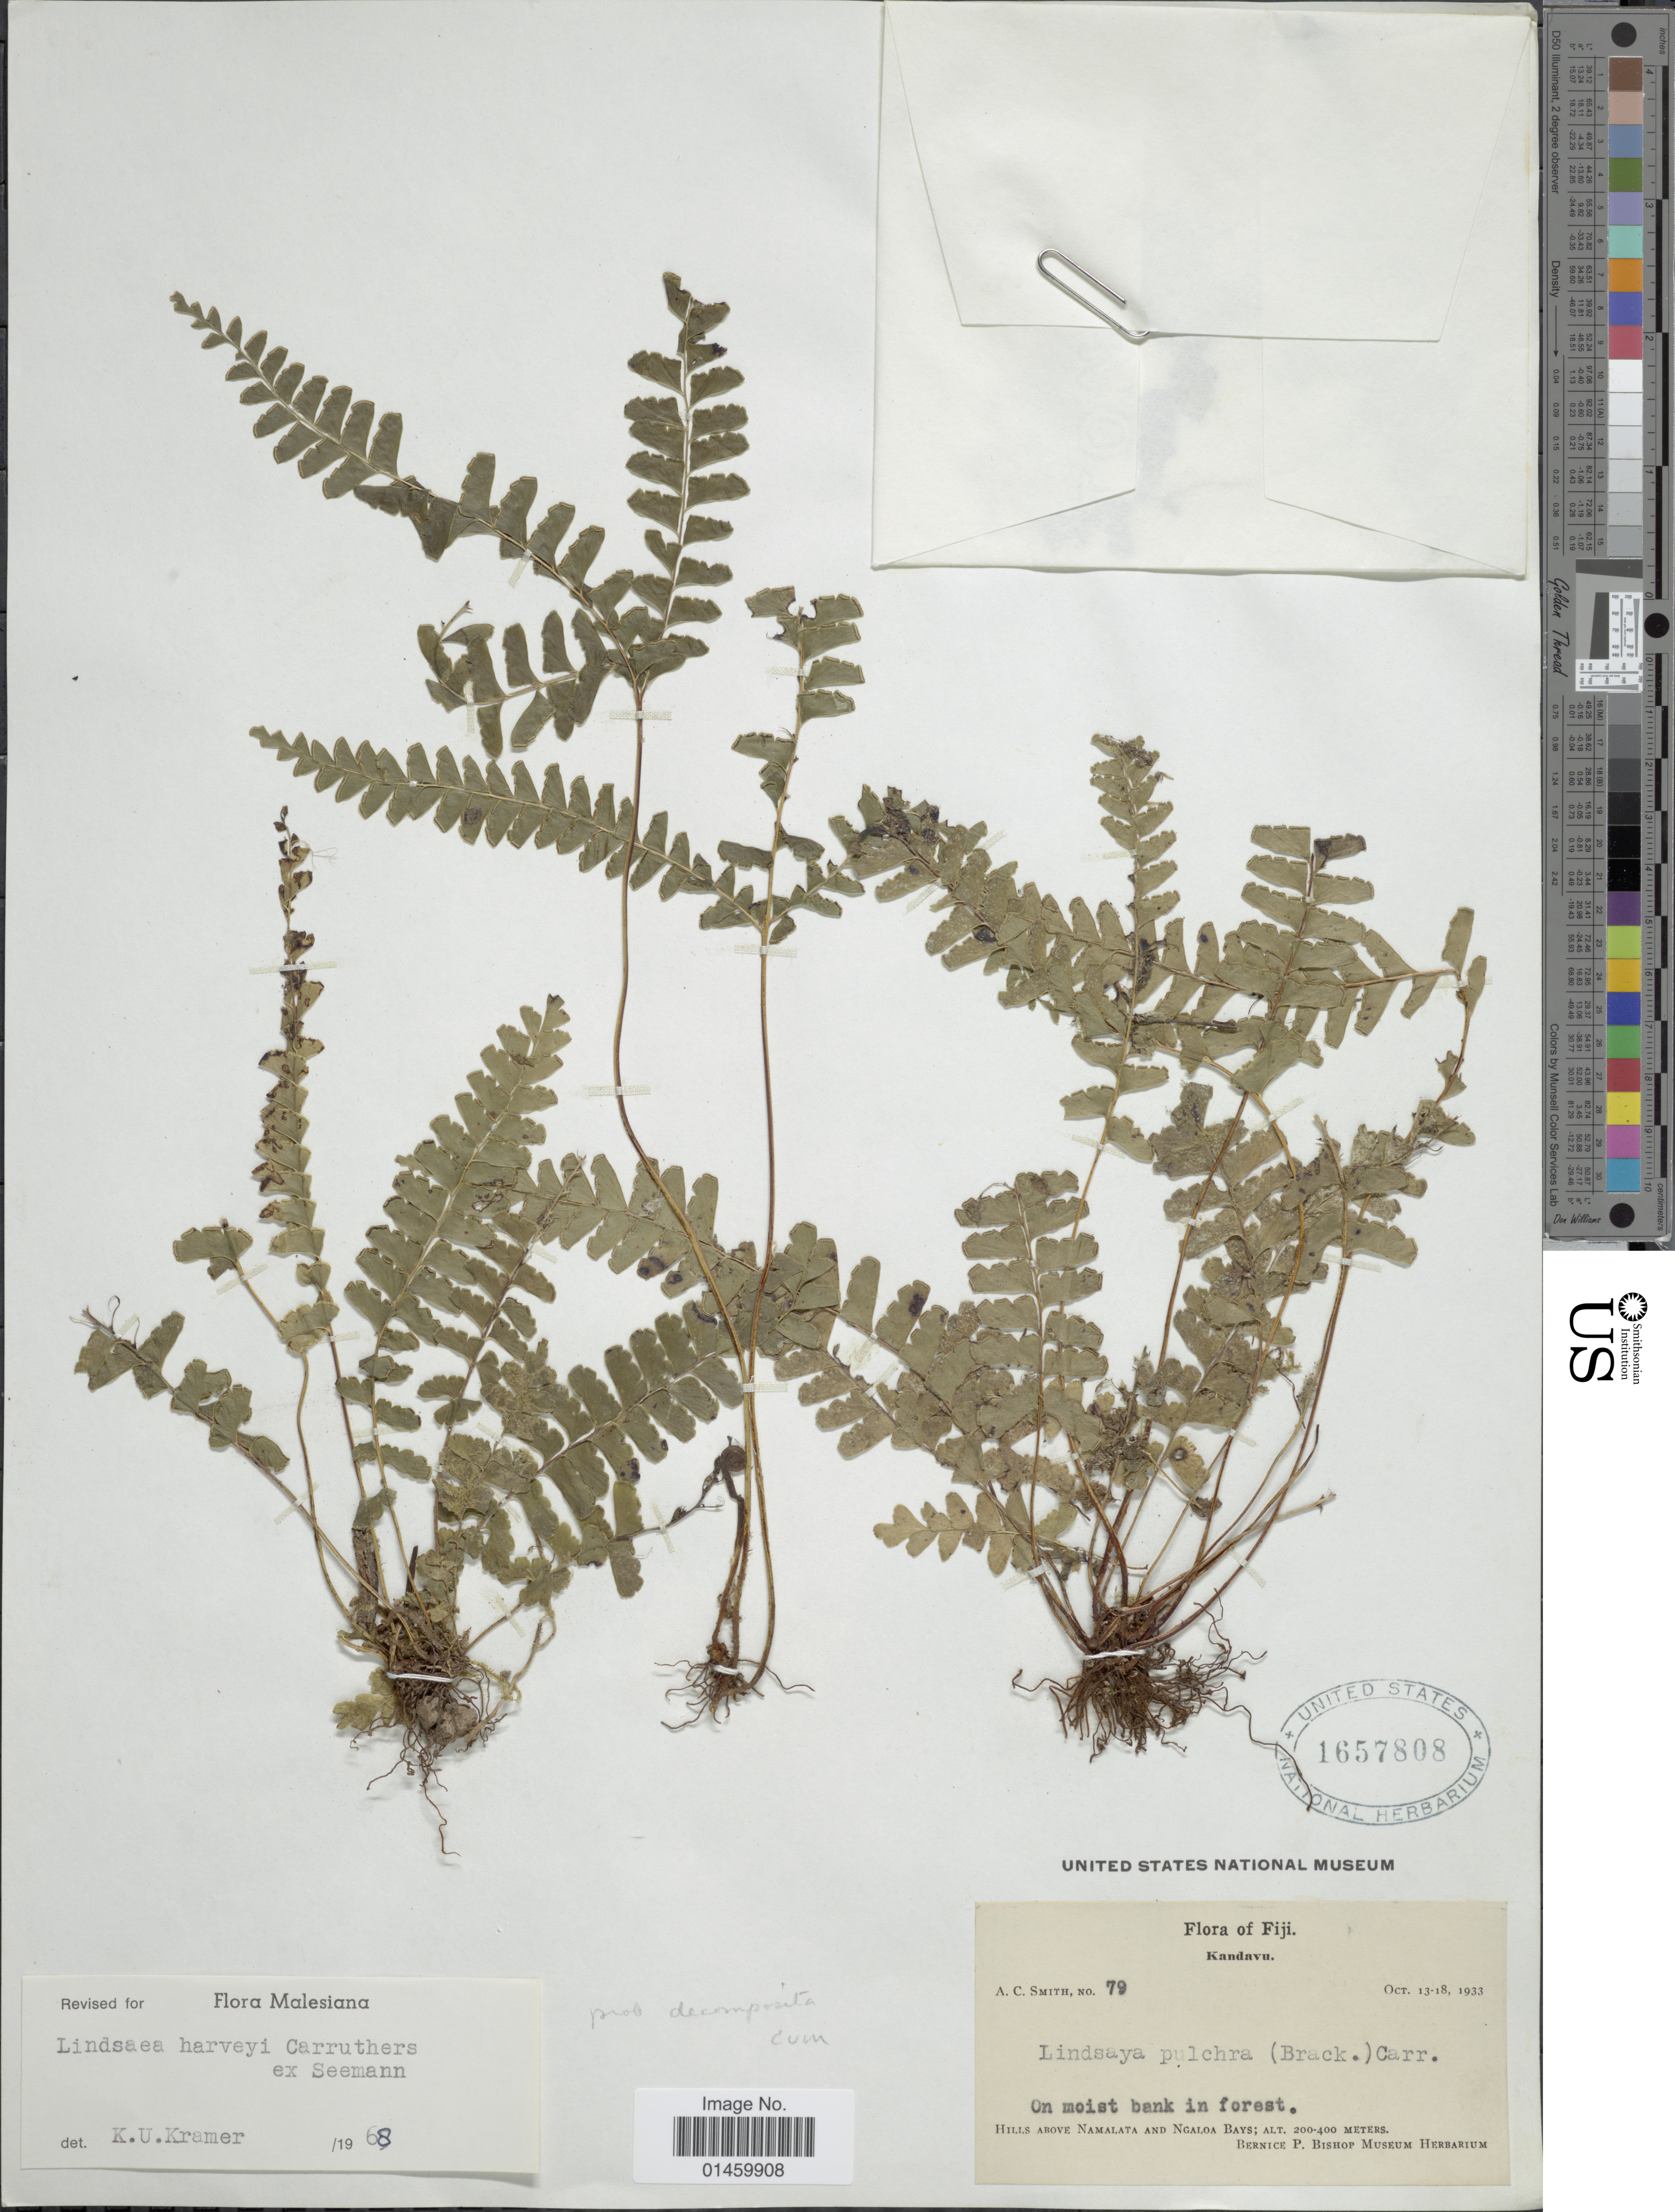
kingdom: Plantae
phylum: Tracheophyta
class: Polypodiopsida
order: Polypodiales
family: Lindsaeaceae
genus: Lindsaea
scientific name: Lindsaea harveyi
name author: Carruth. ex Seem.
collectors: A. C. Smith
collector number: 79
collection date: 1933-10-13/1933-10-18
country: Fiji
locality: Kandavu. Hills above Namalata and Ngaloa Bays.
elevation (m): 200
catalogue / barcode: US 1657808